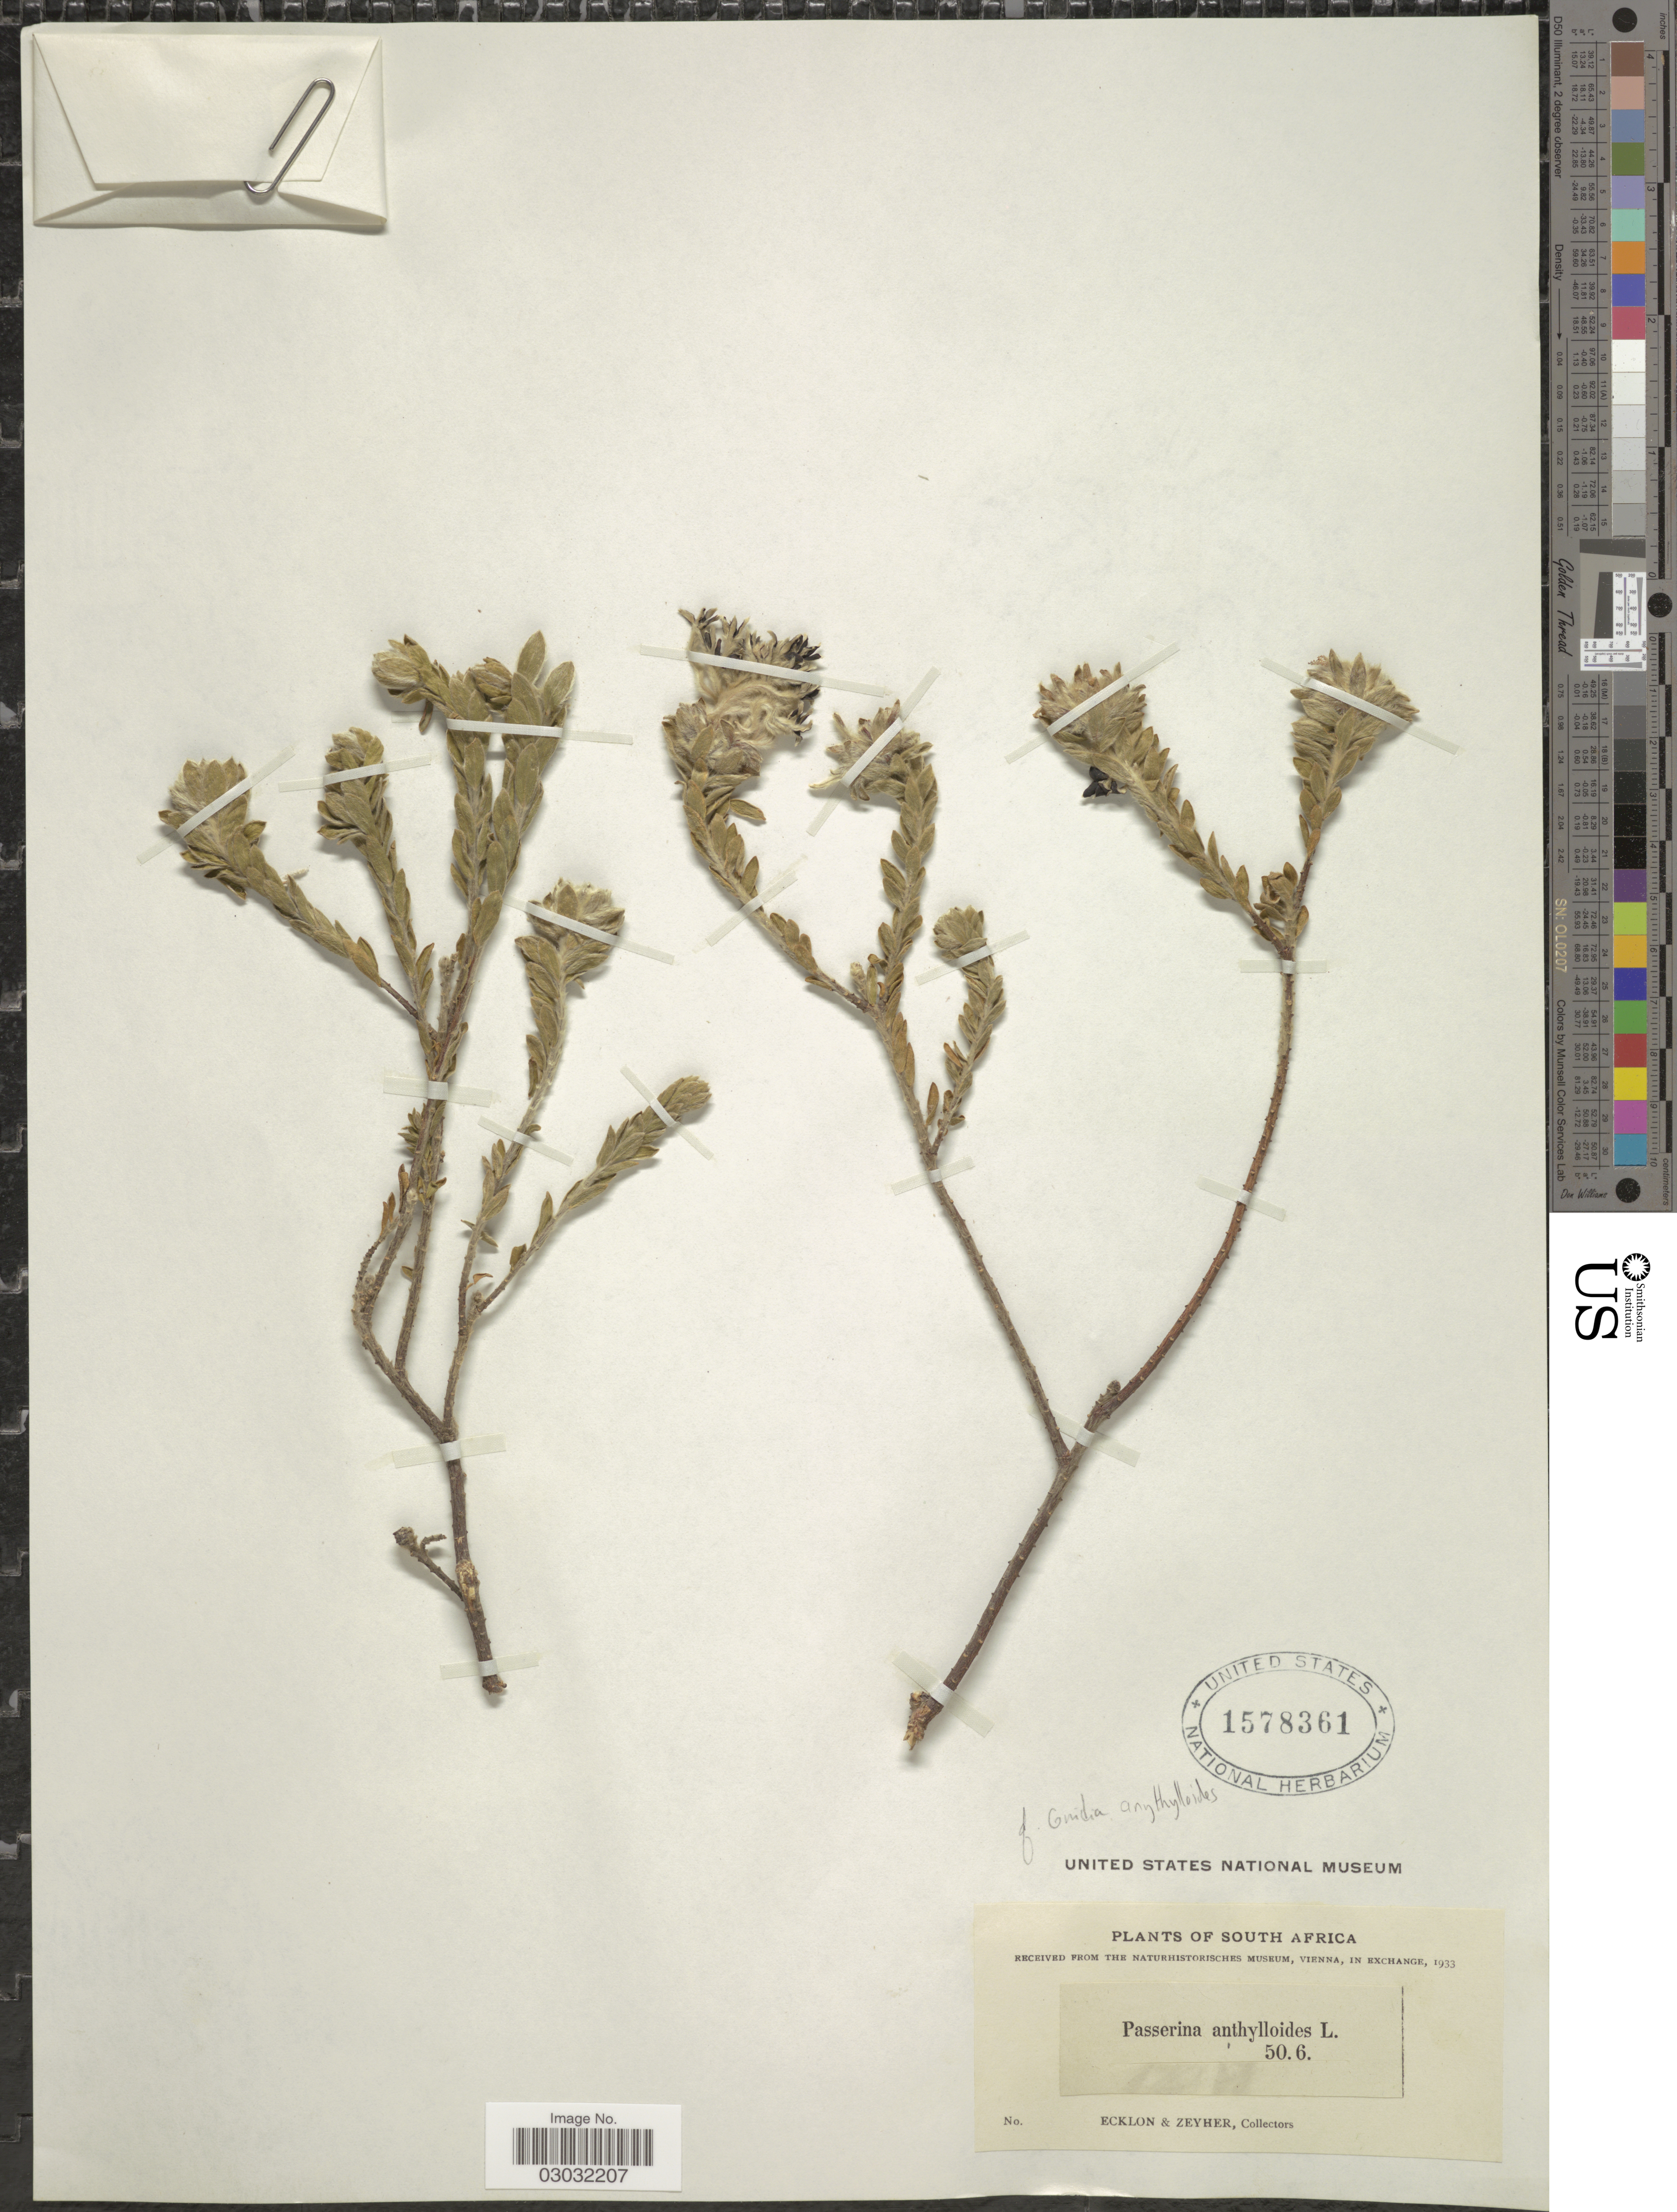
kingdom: Plantae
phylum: Tracheophyta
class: Magnoliopsida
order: Malvales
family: Thymelaeaceae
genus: Lasiosiphon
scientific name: Lasiosiphon anthylloides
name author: (L. f.) Meisn.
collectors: -. Ecklon & -. Zeyher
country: South Africa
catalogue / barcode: US 1578361